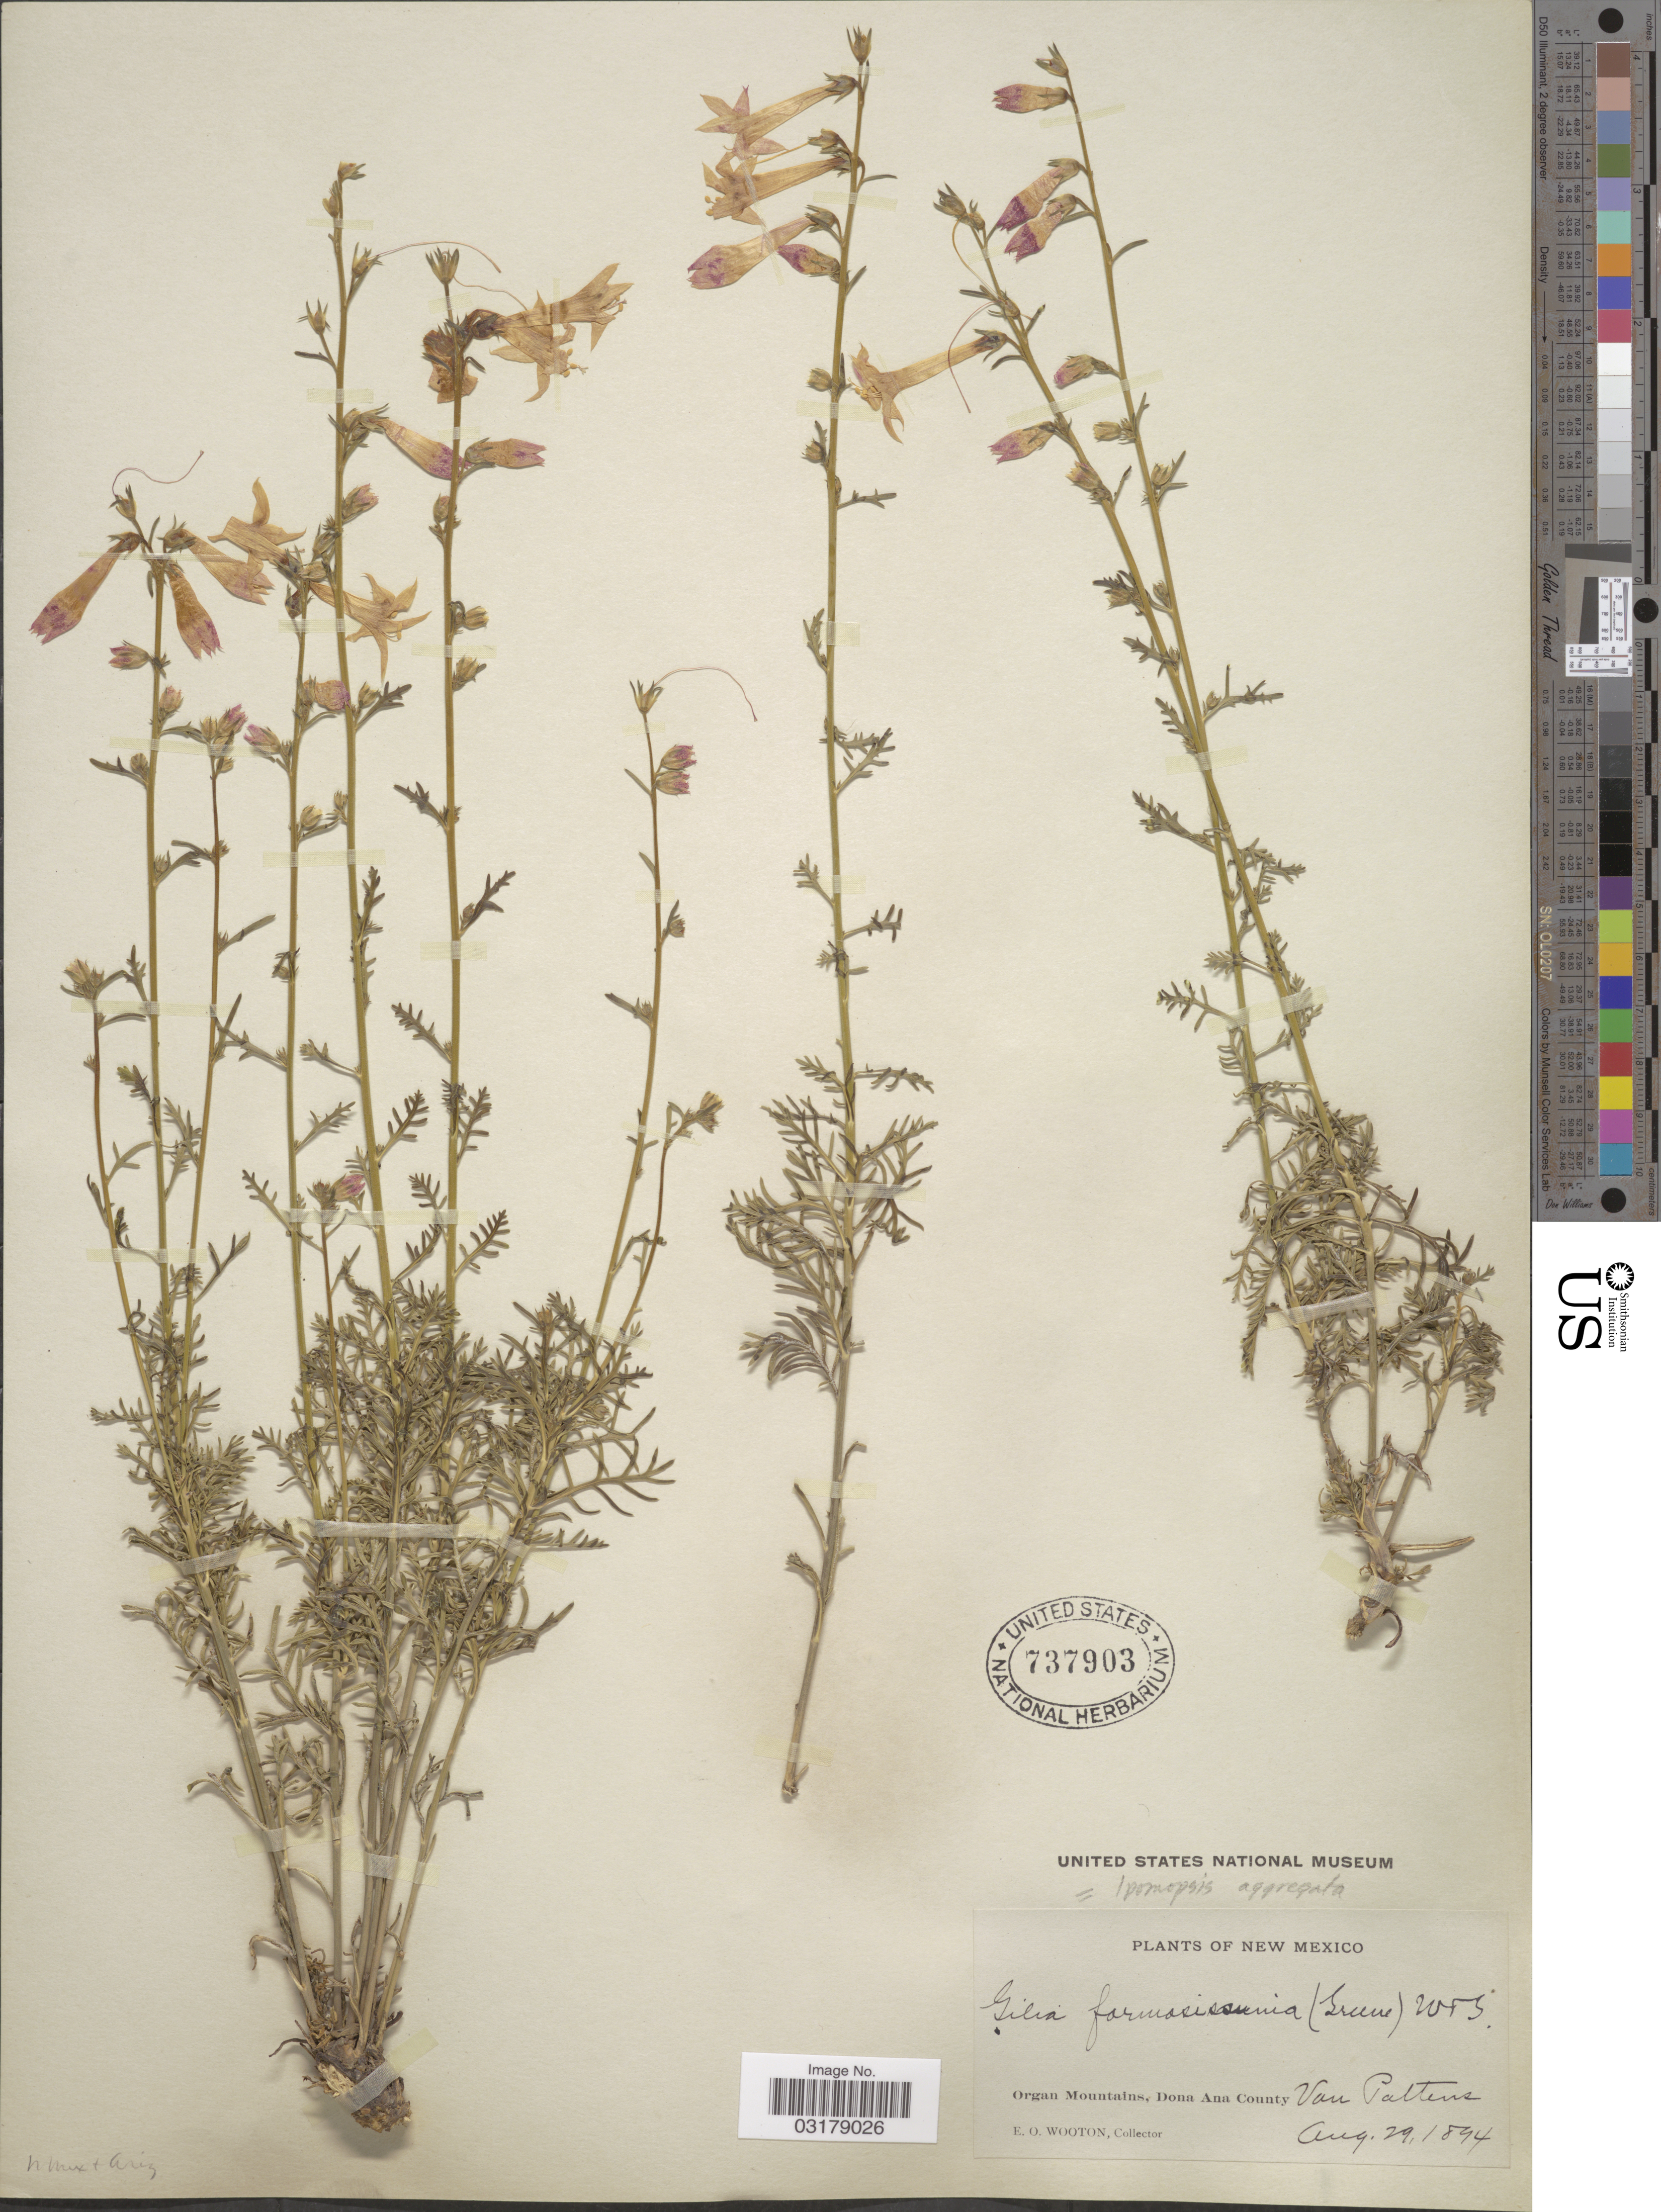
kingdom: Plantae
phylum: Tracheophyta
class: Magnoliopsida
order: Ericales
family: Polemoniaceae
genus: Ipomopsis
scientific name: Ipomopsis aggregata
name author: (Pursh) V.E. Grant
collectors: E. O. Wooton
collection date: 1894-08-29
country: United States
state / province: New Mexico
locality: Organ Mountains. Dona Ana County. Van Pattens.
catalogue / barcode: US 737903